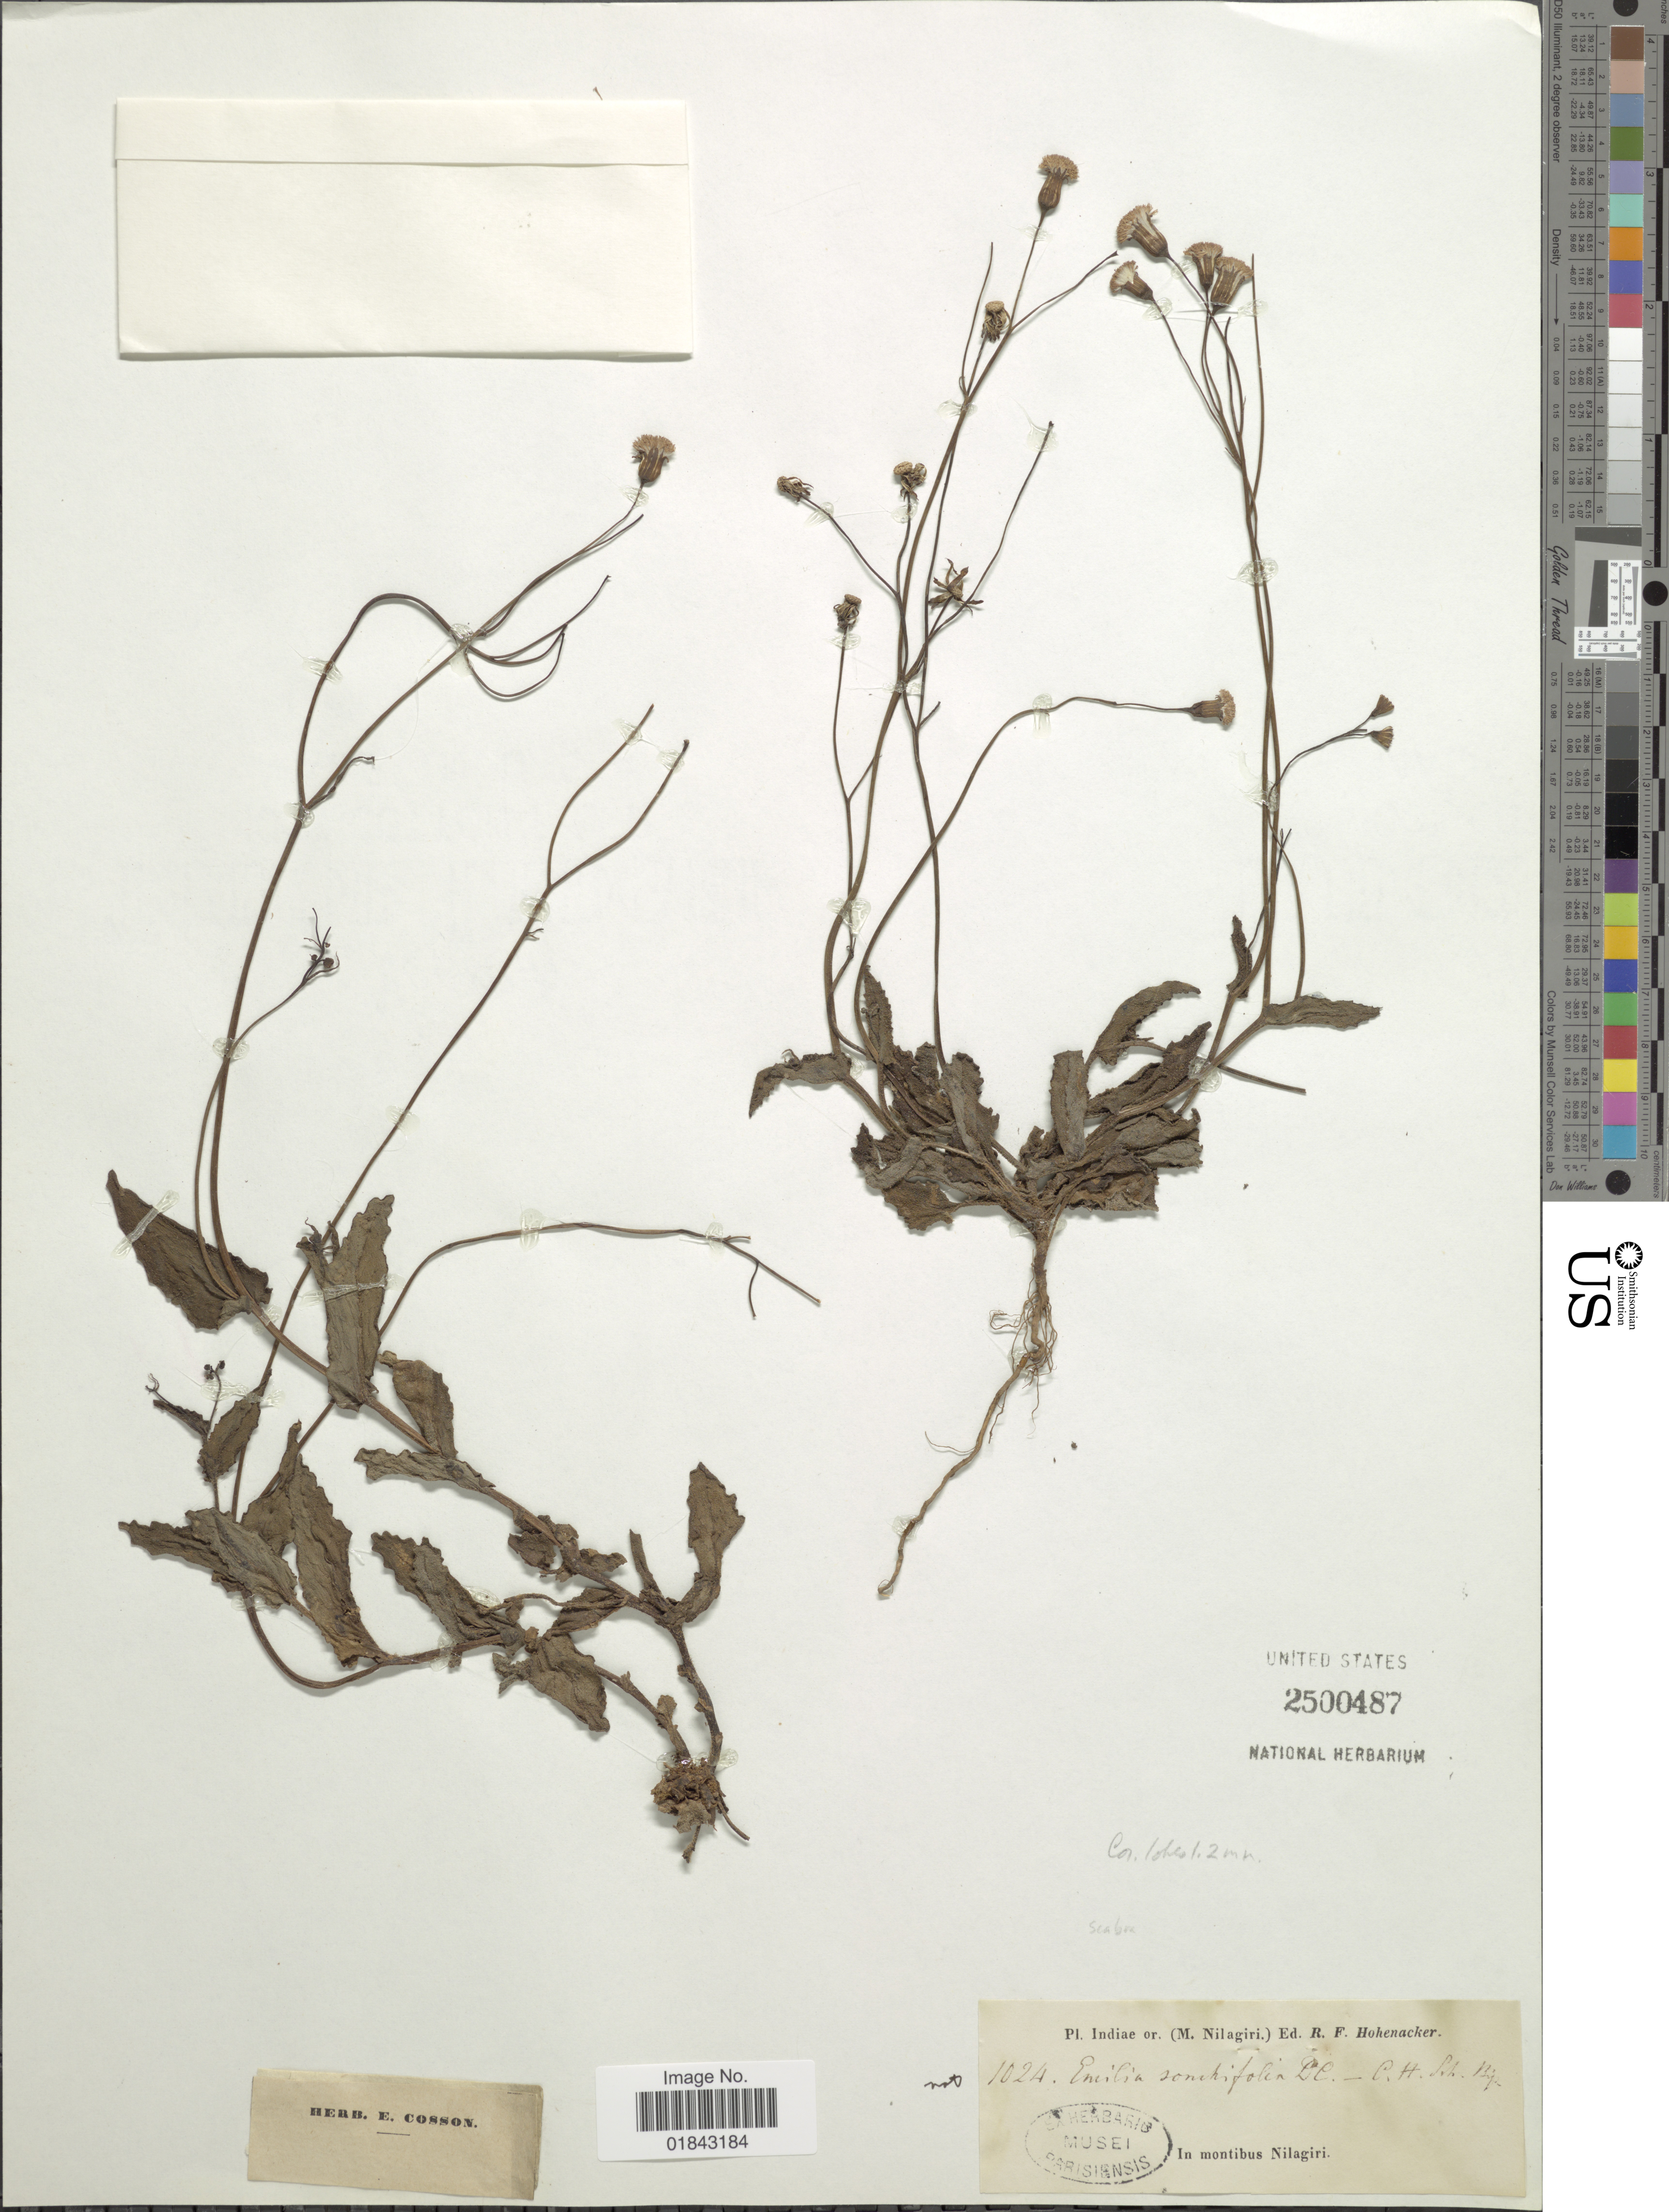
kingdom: Plantae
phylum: Tracheophyta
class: Magnoliopsida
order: Asterales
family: Asteraceae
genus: Emilia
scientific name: Emilia scabra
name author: DC.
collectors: R. F. Hohenacker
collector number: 1024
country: India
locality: Indiae or. (M. Nilagiri). In montibus Nilagiri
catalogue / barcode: US 2500487